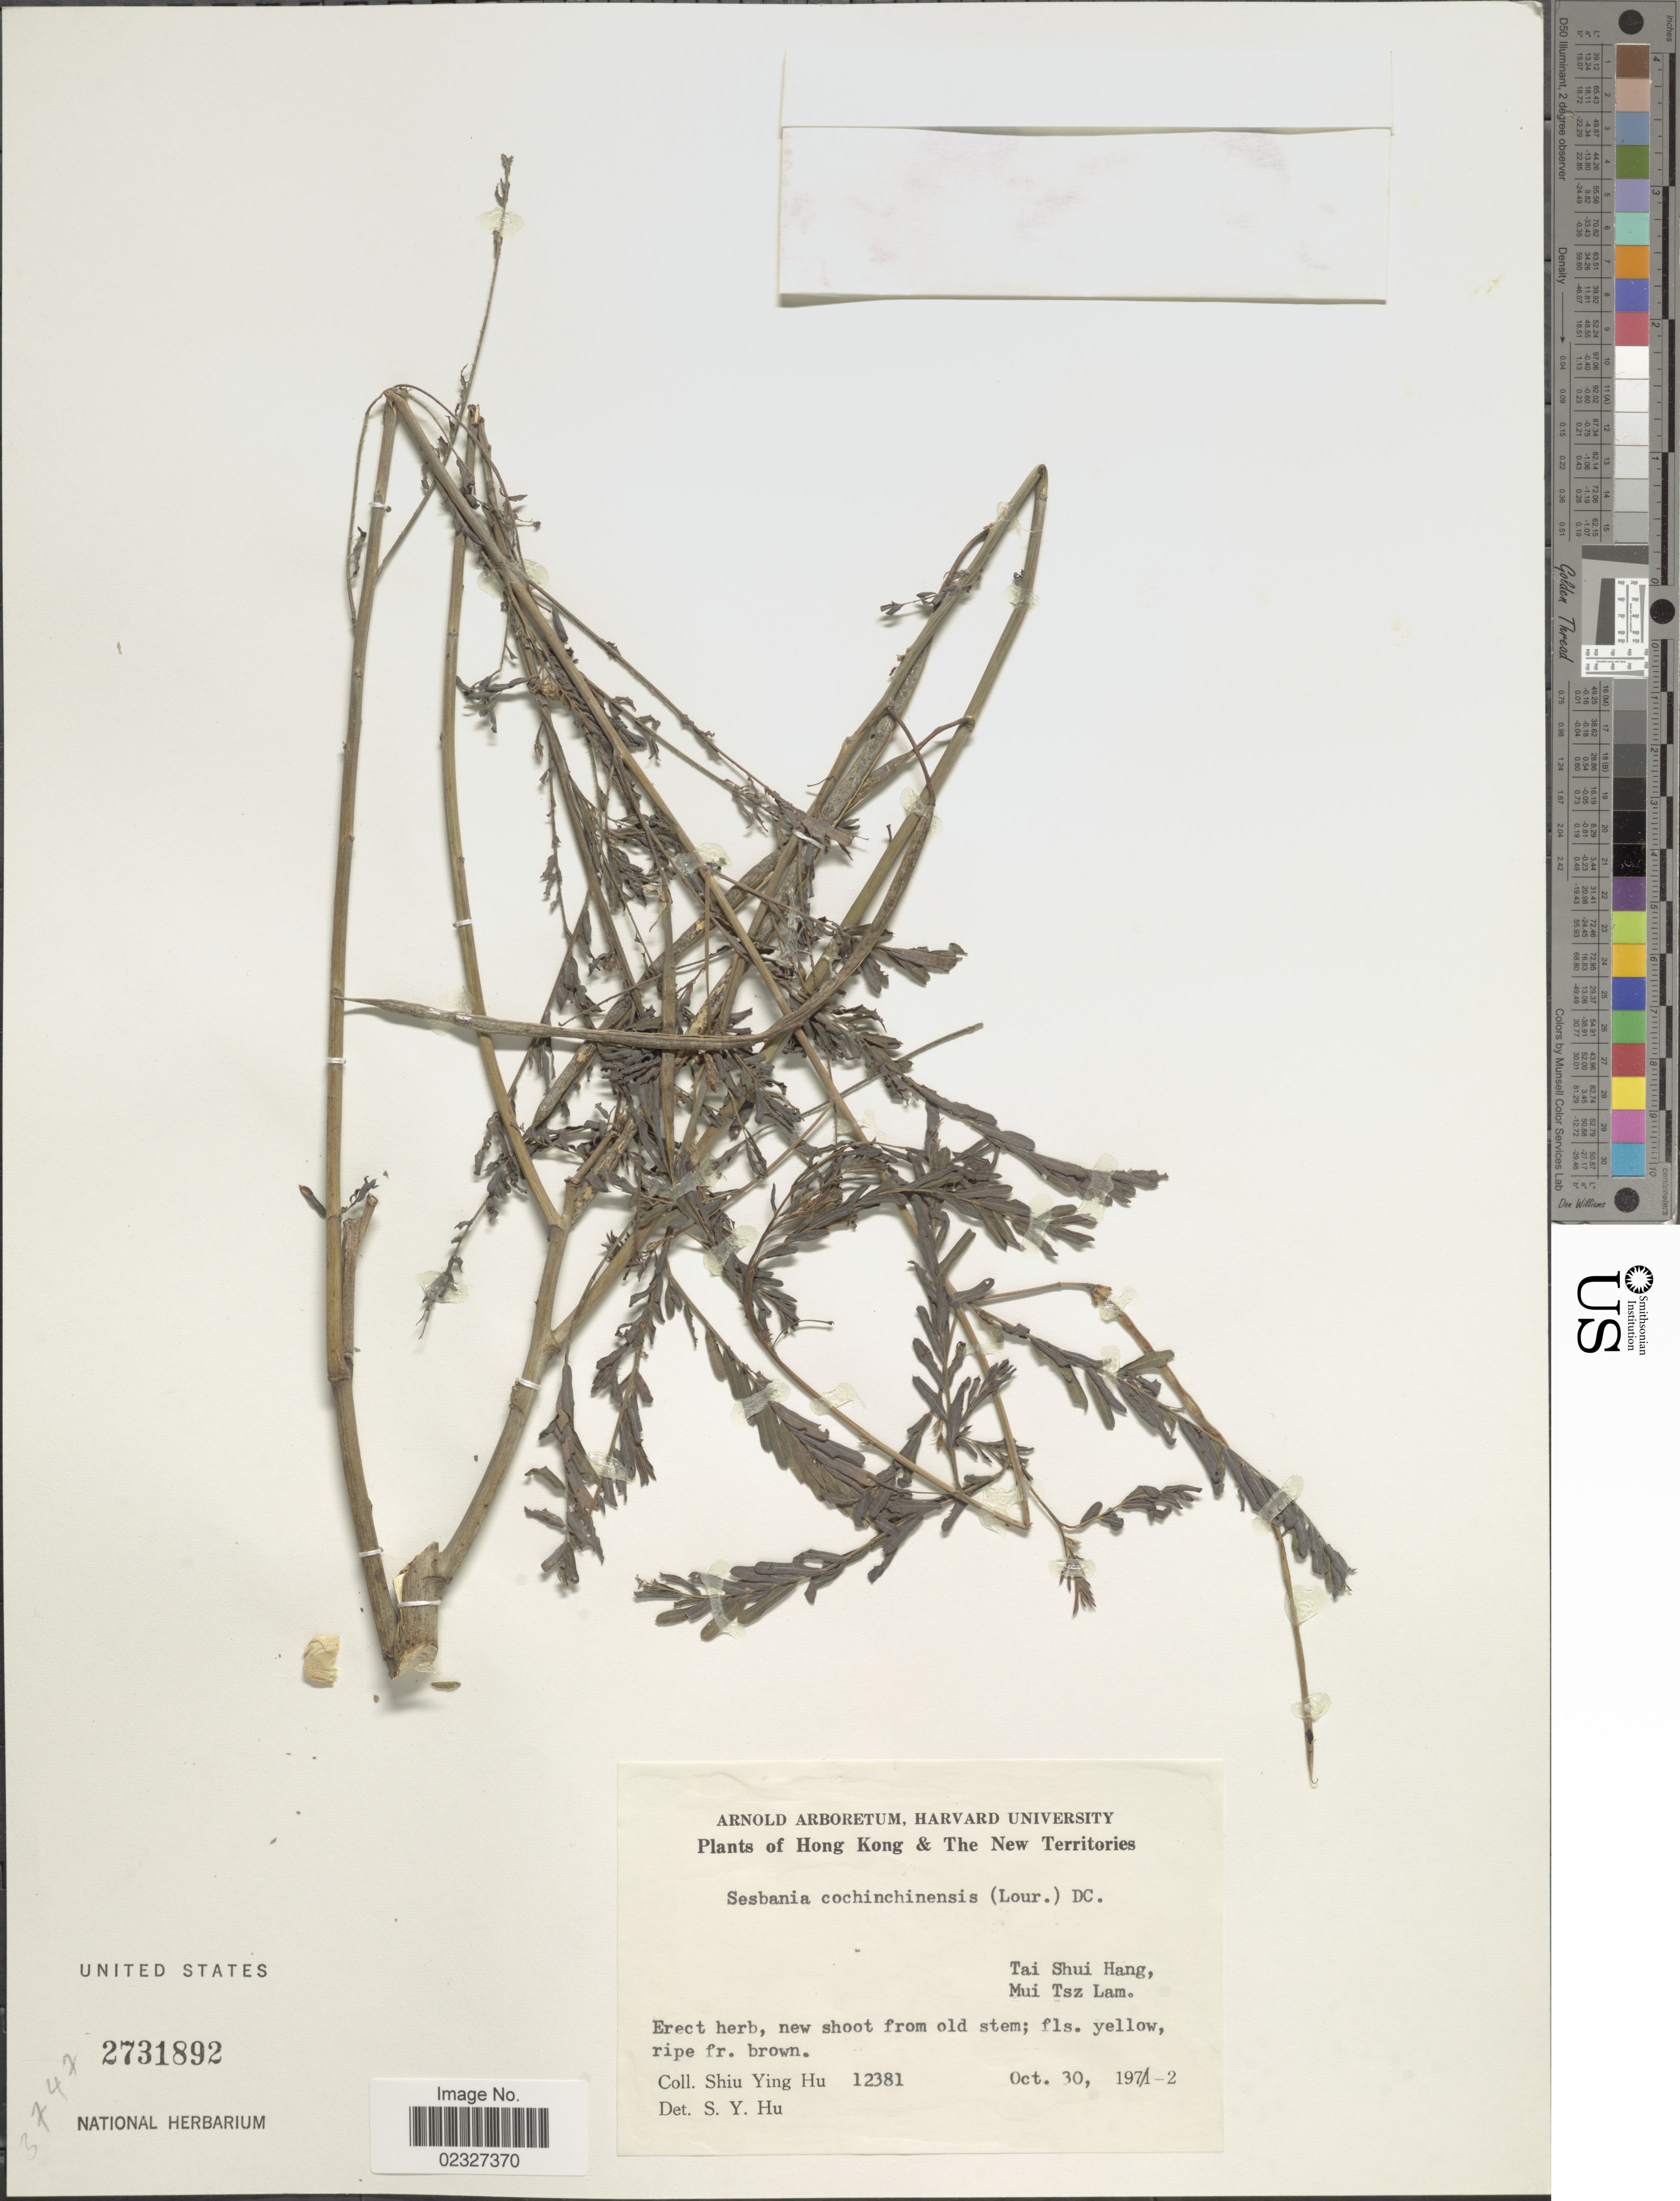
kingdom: Plantae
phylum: Tracheophyta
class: Magnoliopsida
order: Fabales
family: Fabaceae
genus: Sesbania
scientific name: Sesbania cochinchinensis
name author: DC.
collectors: S. Y. Hu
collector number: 12381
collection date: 1972-10-30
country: China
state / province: Hong Kong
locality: The New Territories, Tai Shui Hang, Mui Tsz Lam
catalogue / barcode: US 2731892